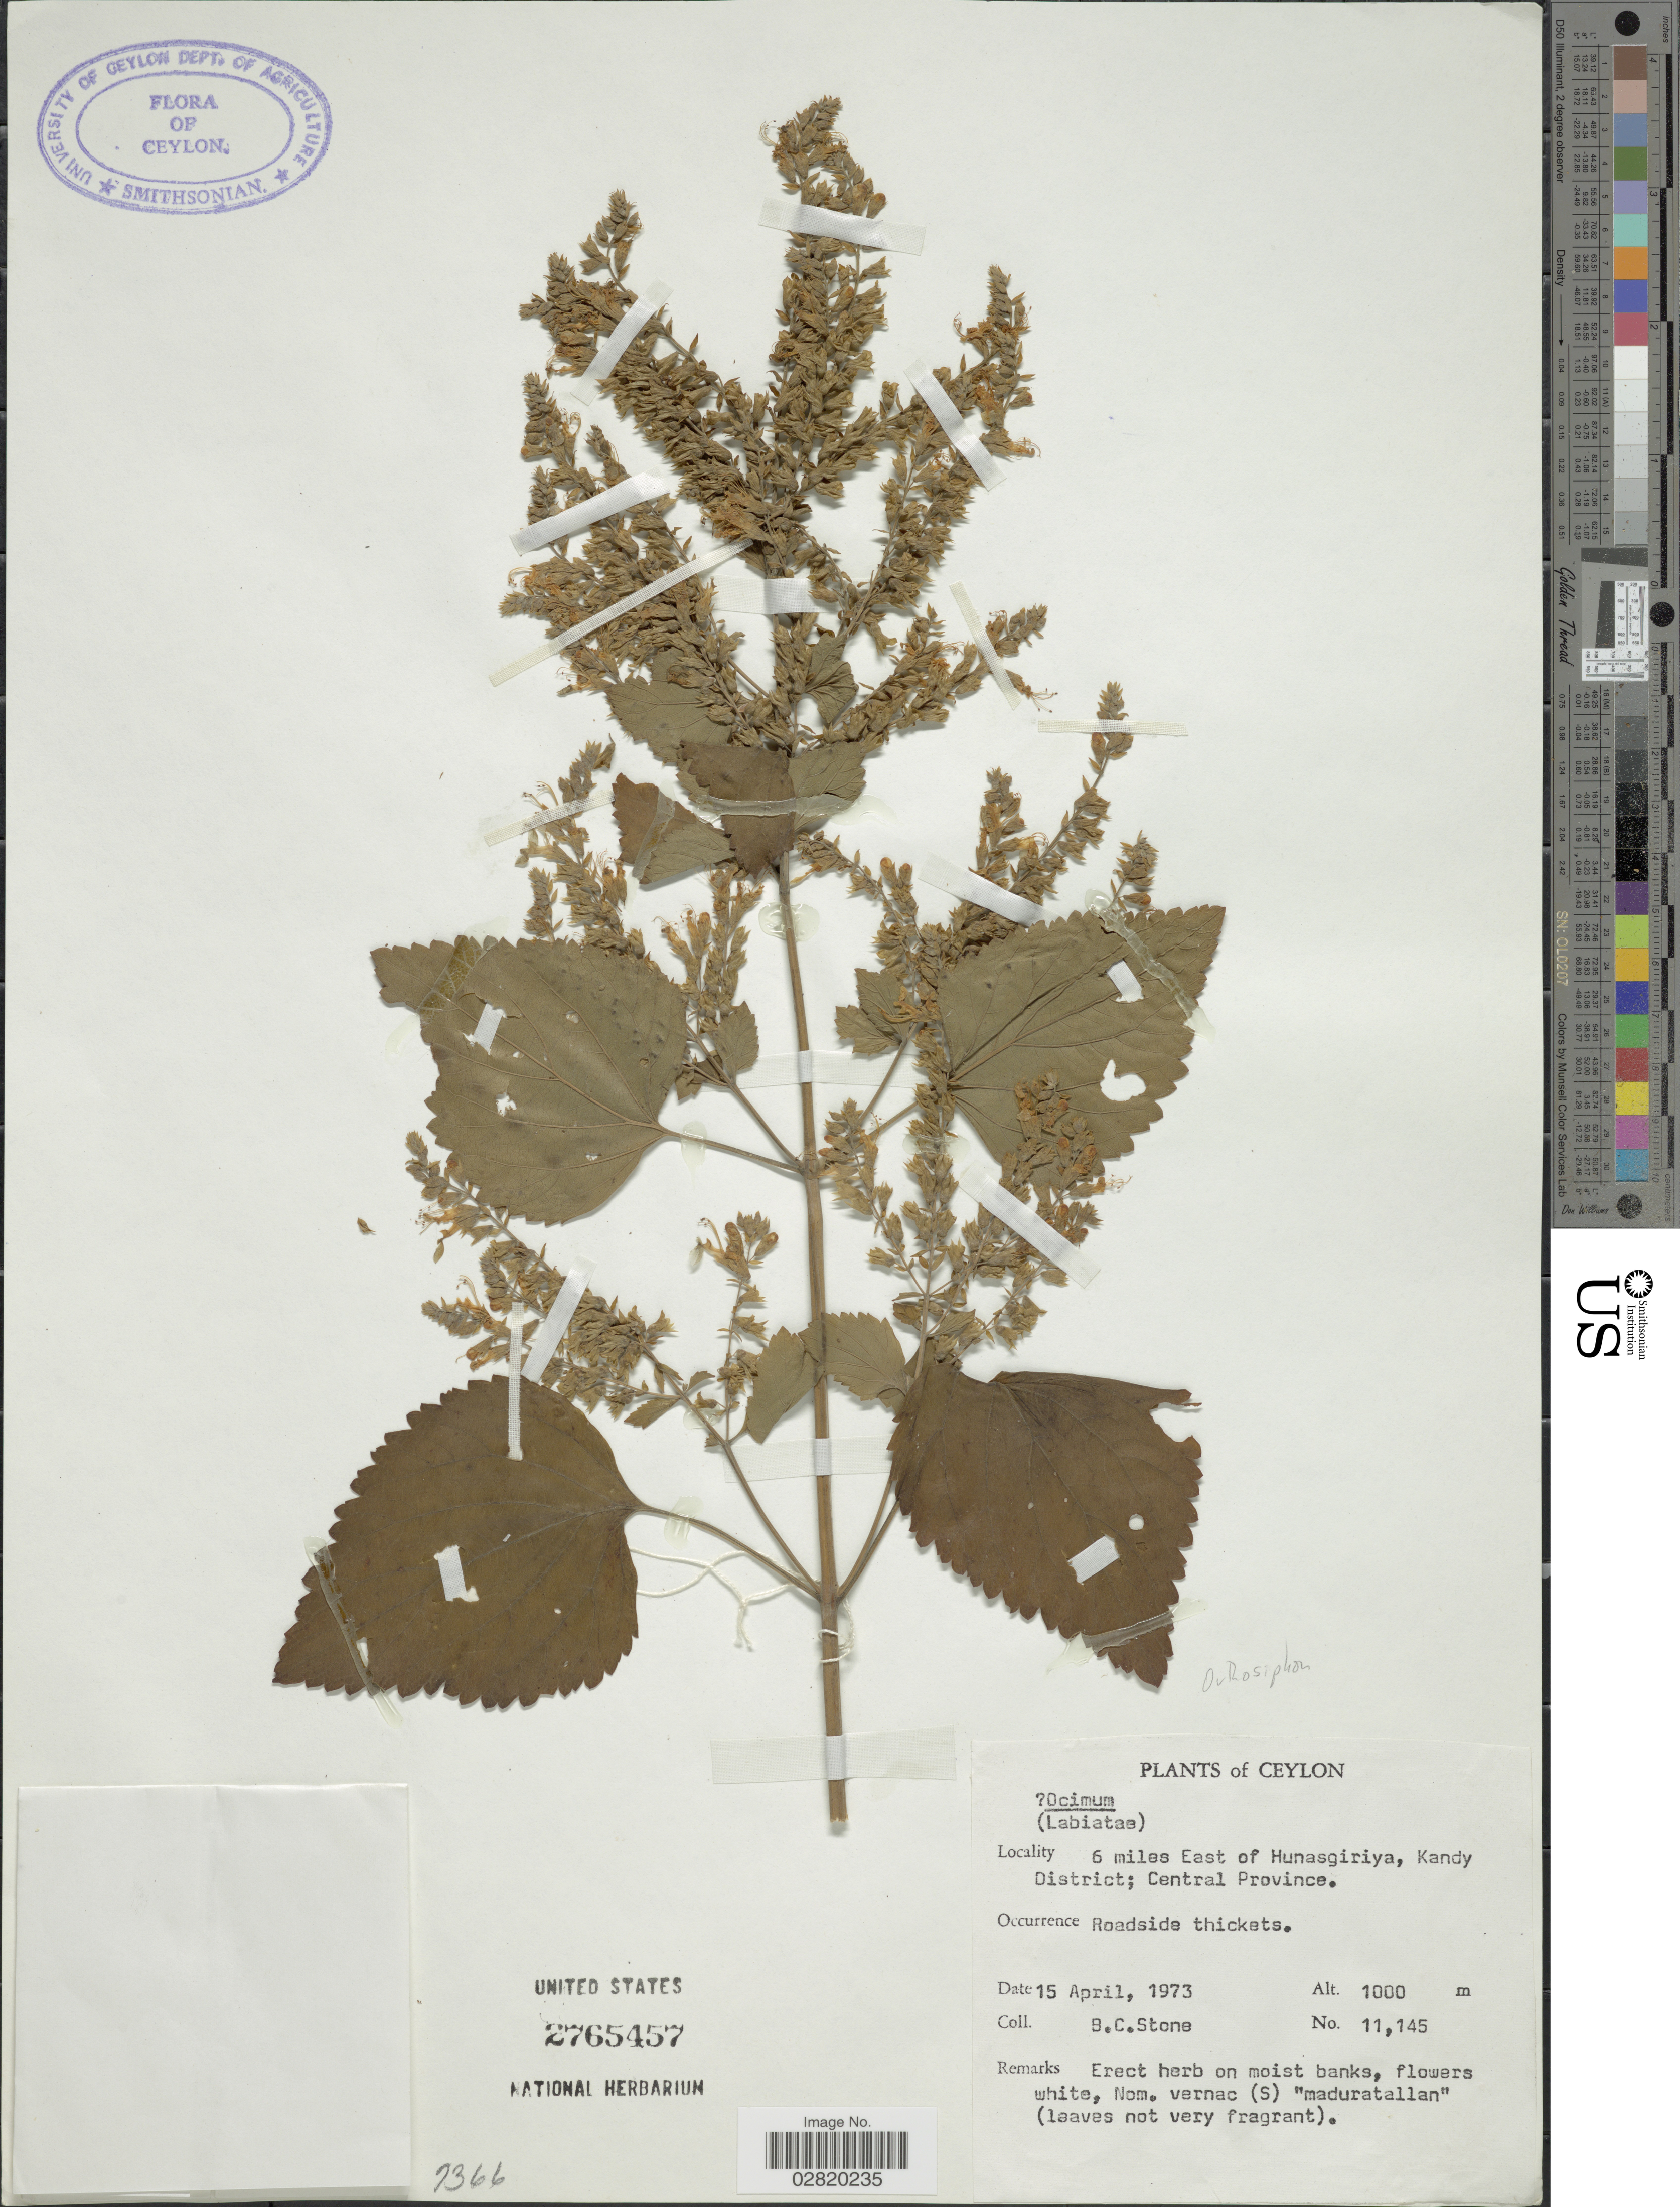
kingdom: Plantae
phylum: Tracheophyta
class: Magnoliopsida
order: Lamiales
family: Lamiaceae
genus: Orthosiphon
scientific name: Orthosiphon sp.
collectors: B. C. Stone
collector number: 11145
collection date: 1973-04-15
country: Sri Lanka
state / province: Central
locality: Ceylon. 6 miles East of Hunasgiriya, Kandy District.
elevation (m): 1000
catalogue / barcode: US 2765457